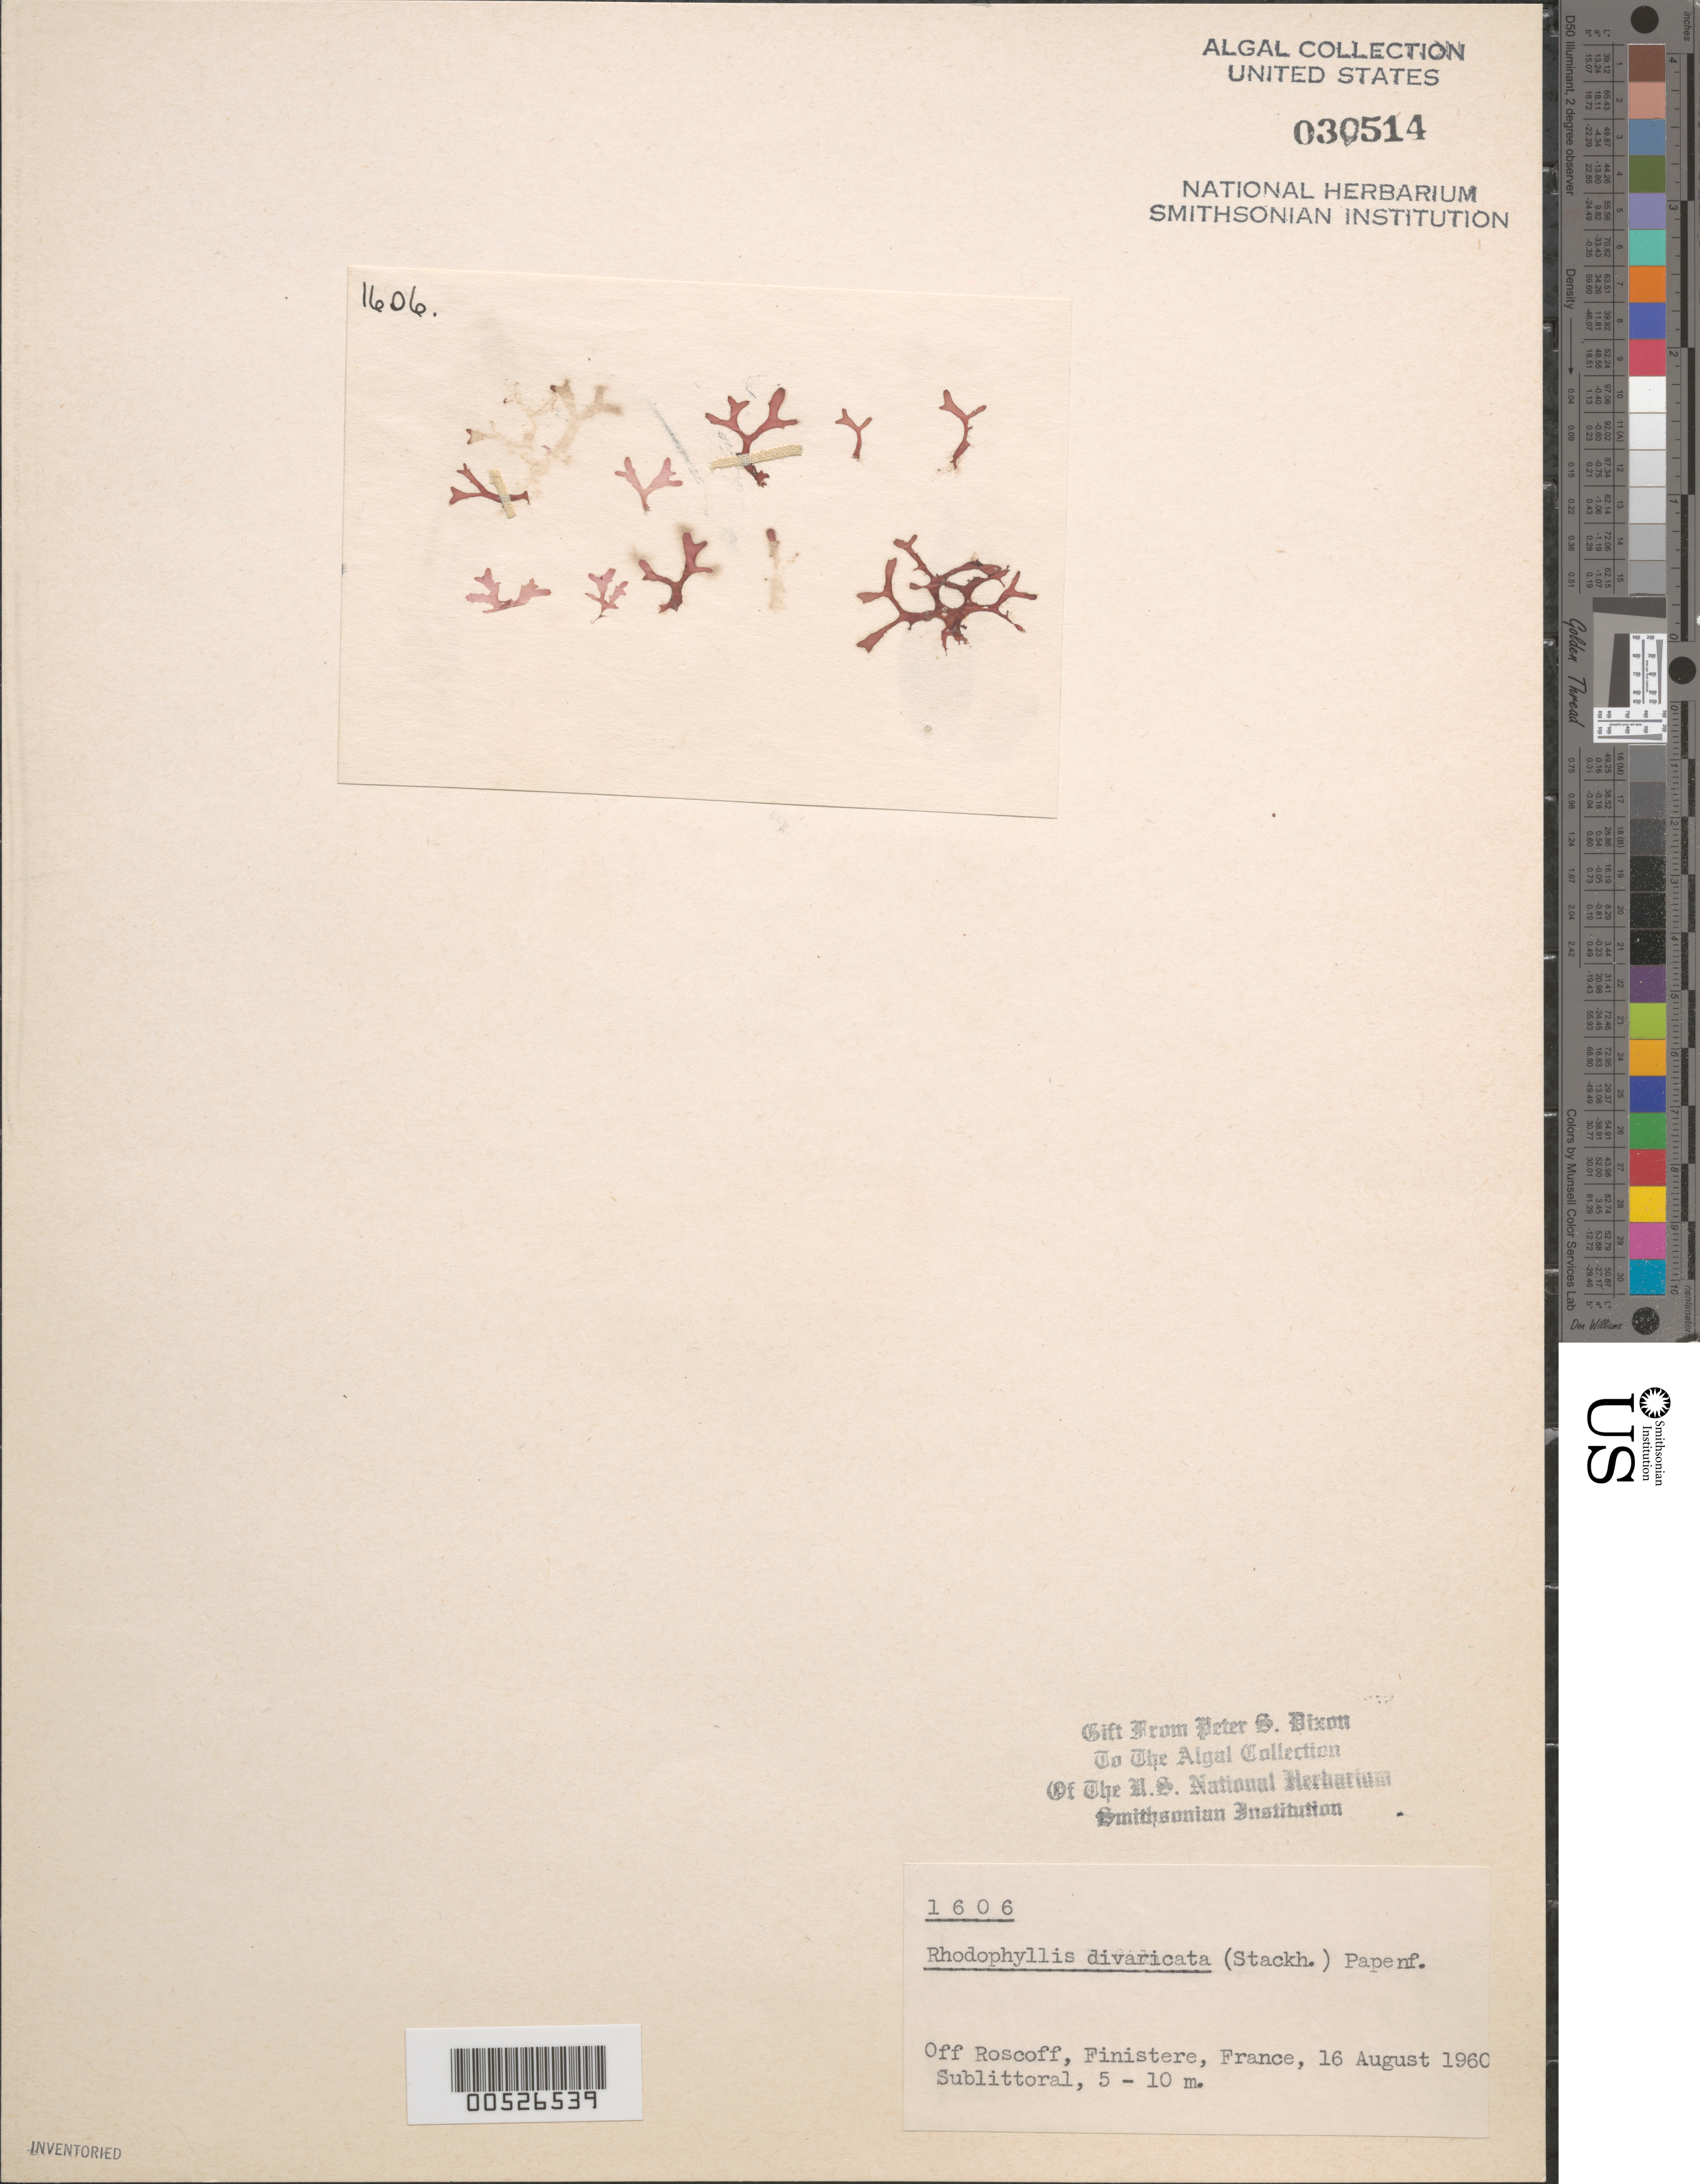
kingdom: Plantae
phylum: Rhodophyta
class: Florideophyceae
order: Gigartinales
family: Cystocloniaceae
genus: Rhodophyllis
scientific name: Rhodophyllis divaricata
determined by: Dixon, P. S.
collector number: PSD 1606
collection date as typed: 16 Aug 1960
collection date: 1960-08-16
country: France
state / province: Bretagne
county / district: Finistère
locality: Off Roscoff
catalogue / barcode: US 30514